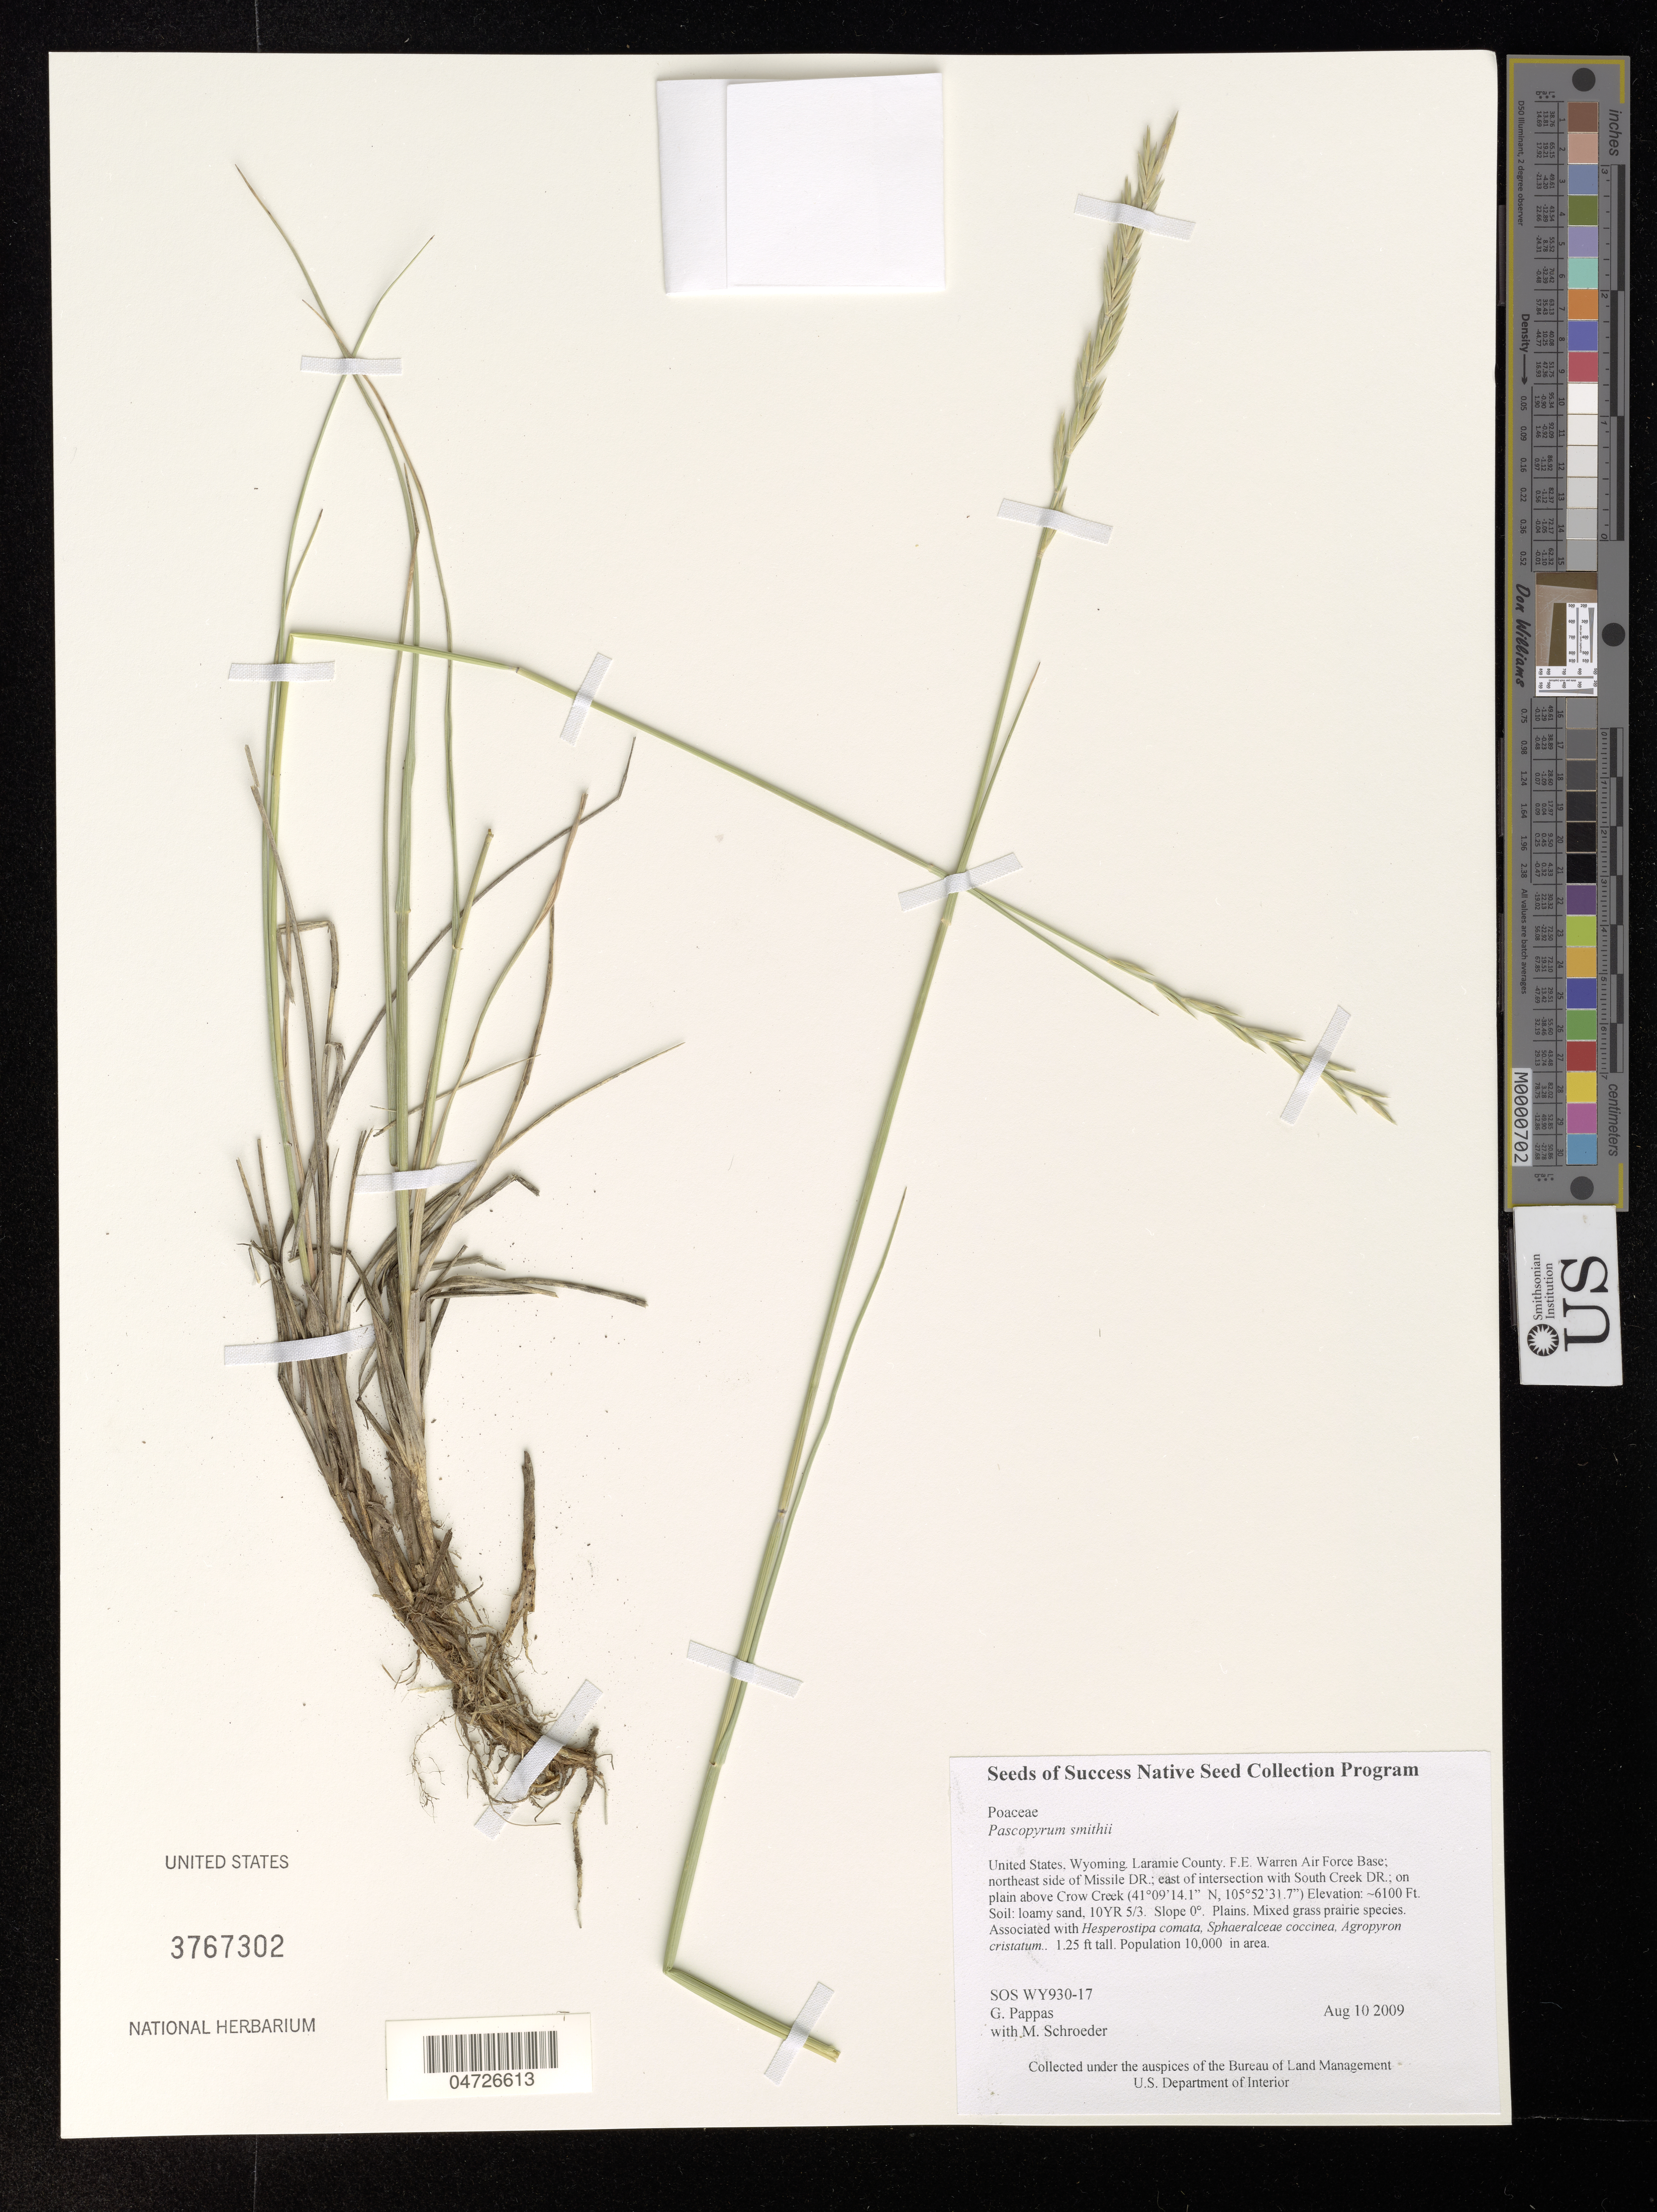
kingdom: Plantae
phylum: Tracheophyta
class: Liliopsida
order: Poales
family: Poaceae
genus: Pascopyrum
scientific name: Pascopyrum smithii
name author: (Rydb.) Barkworth & Dewey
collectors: G. Pappas & M. Schroeder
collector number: SOS WY930-17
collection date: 2009-08-10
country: United States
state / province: Wyoming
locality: Laramie County. F.E. Warren Air Force Base; northeast side of Missile DR.; east of intersection with South Creek DR.; on plain above Crow Creek.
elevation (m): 1859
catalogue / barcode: US 3767302